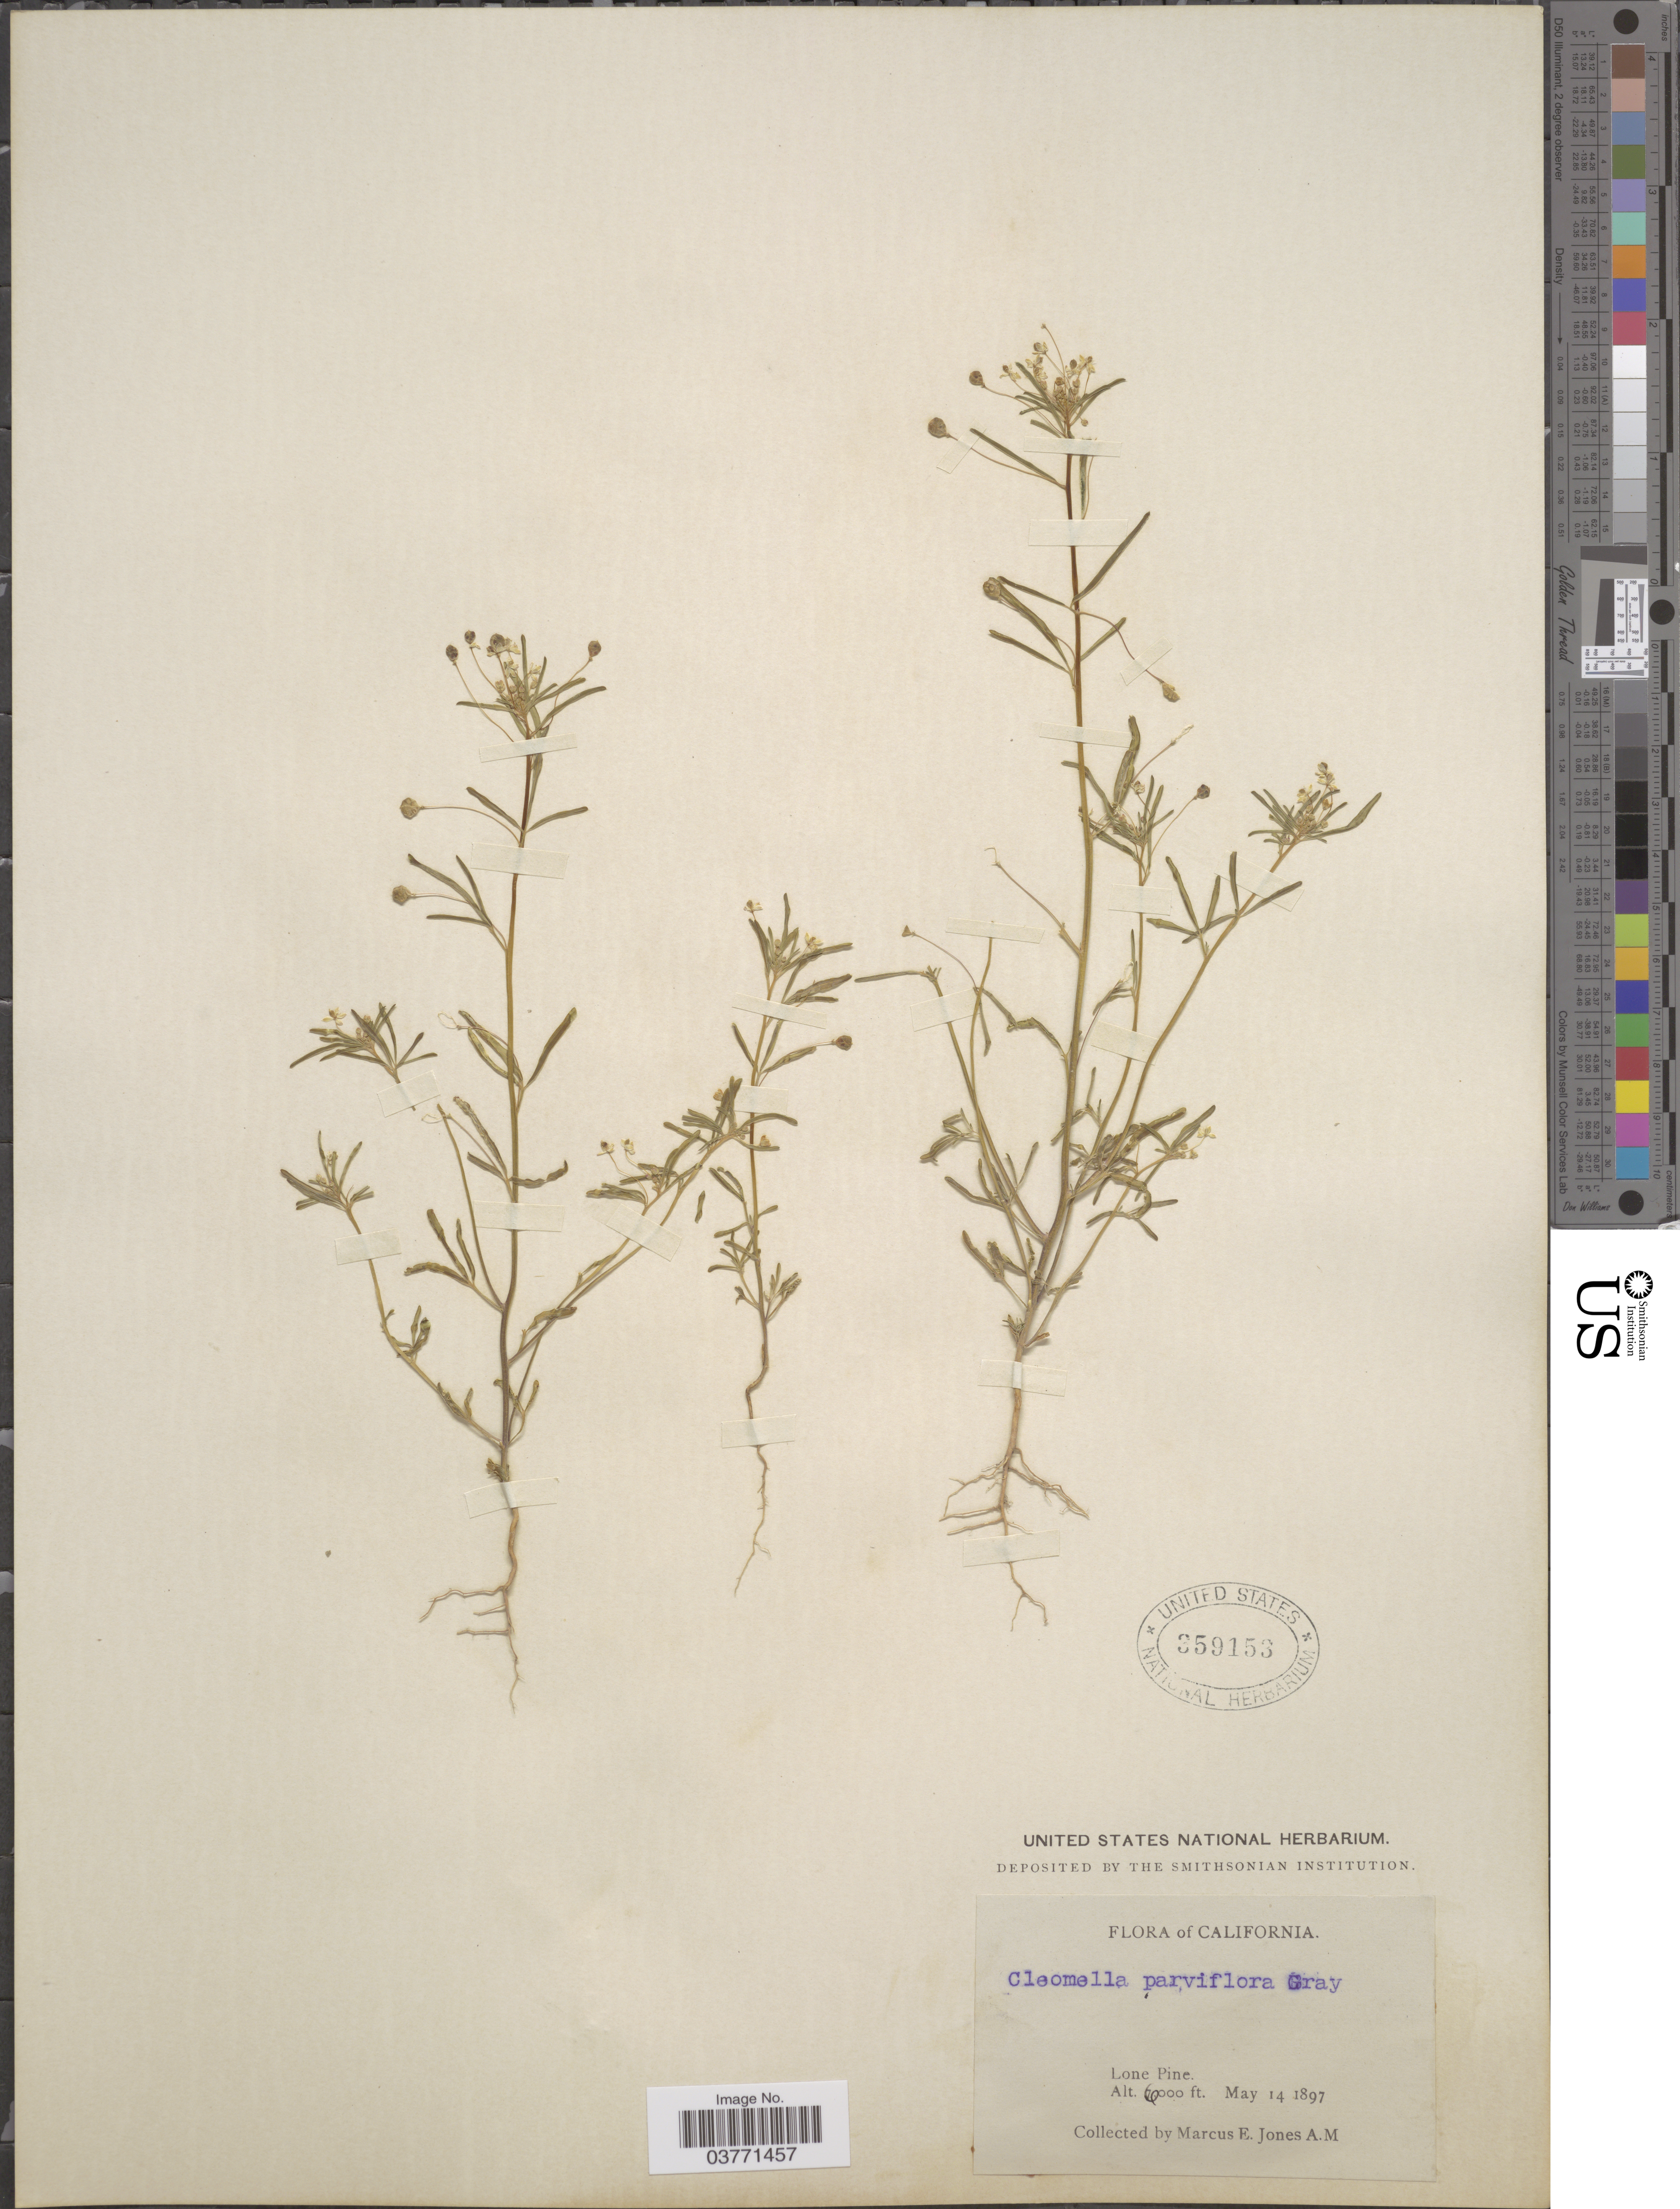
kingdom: Plantae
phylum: Tracheophyta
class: Magnoliopsida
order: Brassicales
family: Cleomaceae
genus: Cleomella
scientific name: Cleomella parviflora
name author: A. Gray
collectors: M. E. Jones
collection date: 1897-05-14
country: United States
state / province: California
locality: Lone Pine.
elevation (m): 1829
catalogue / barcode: US 359153